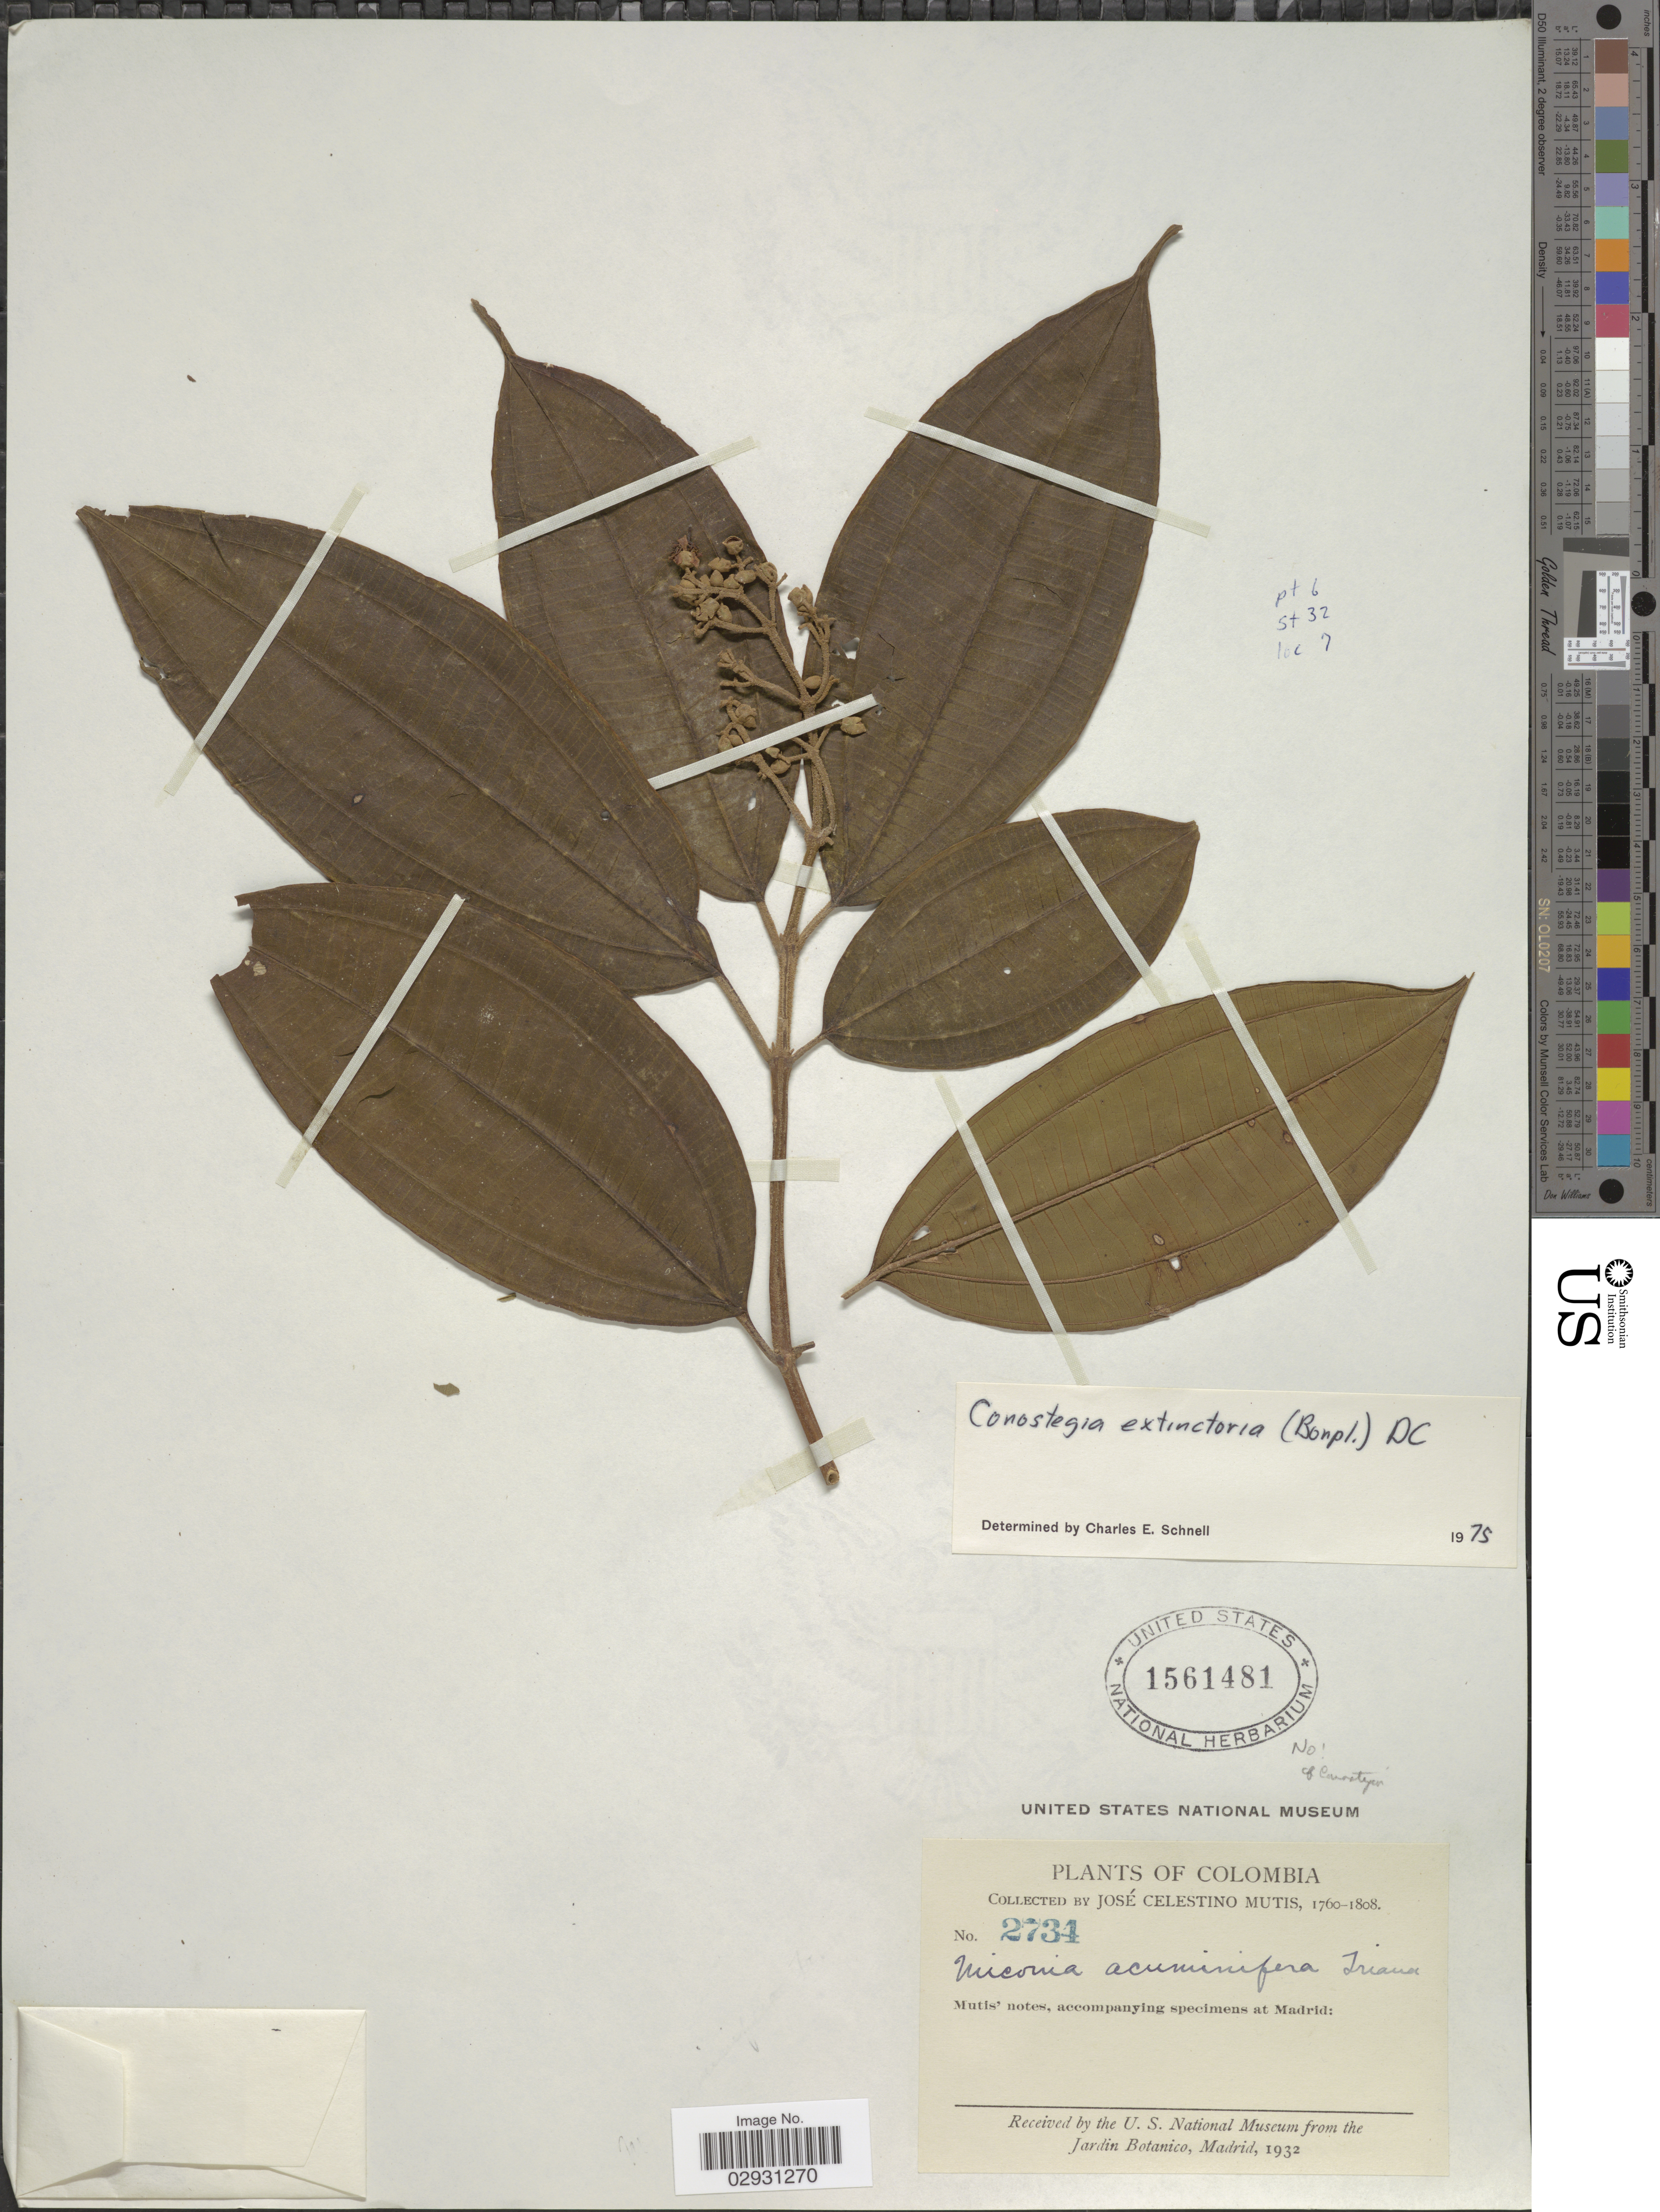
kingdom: Plantae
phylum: Tracheophyta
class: Magnoliopsida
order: Myrtales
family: Melastomataceae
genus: Conostegia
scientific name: Conostegia extinctoria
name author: (Bonpl.) D. Don ex DC.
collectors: J. C. B. Mutis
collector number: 2734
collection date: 1760/1808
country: Colombia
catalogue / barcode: US 1561481